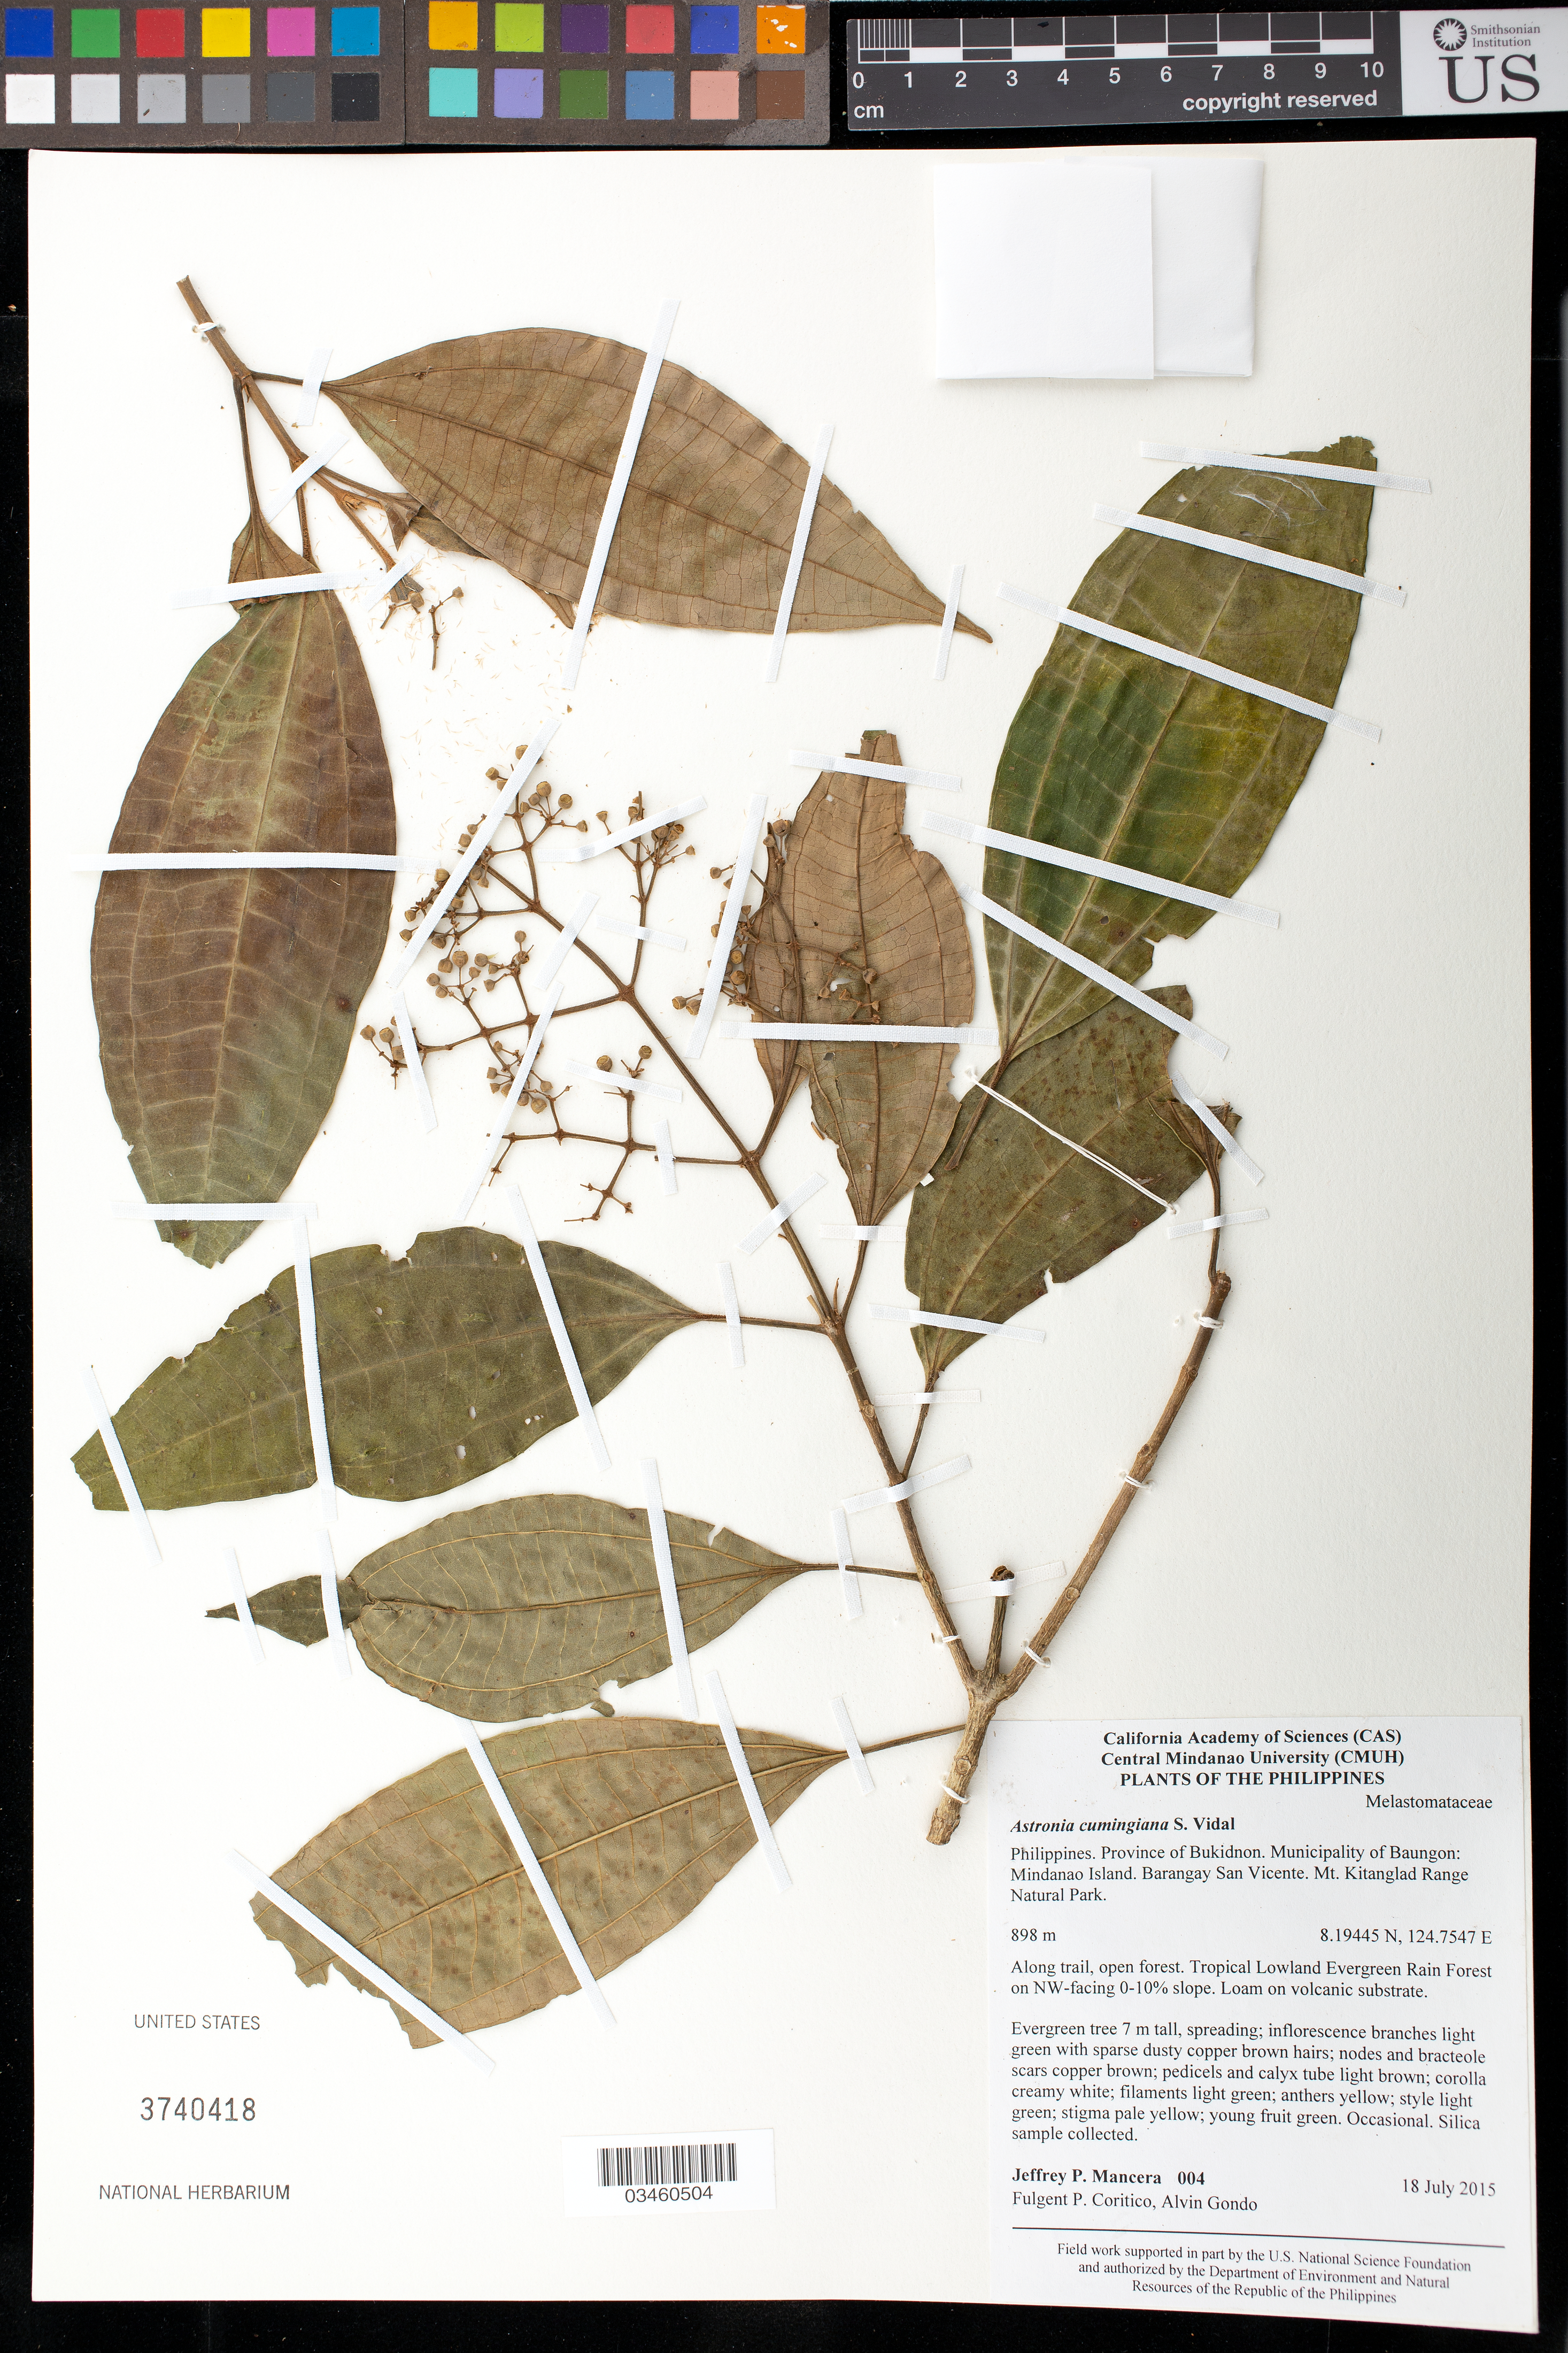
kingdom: Plantae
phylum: Tracheophyta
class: Magnoliopsida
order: Myrtales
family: Melastomataceae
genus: Astronia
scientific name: Astronia cumingiana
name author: S. Vidal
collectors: J. Mancera, F. Coritico & A. Gondo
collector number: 004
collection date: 2015-07-18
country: Philippines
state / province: Northern Mindanao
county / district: Bukidnon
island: Mindanao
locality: Municipipality of Baungon: Mindanao Island. Barangay San Vicente. Mt. Kitanglad Range Natural Park.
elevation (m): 898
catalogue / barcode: US 3740418